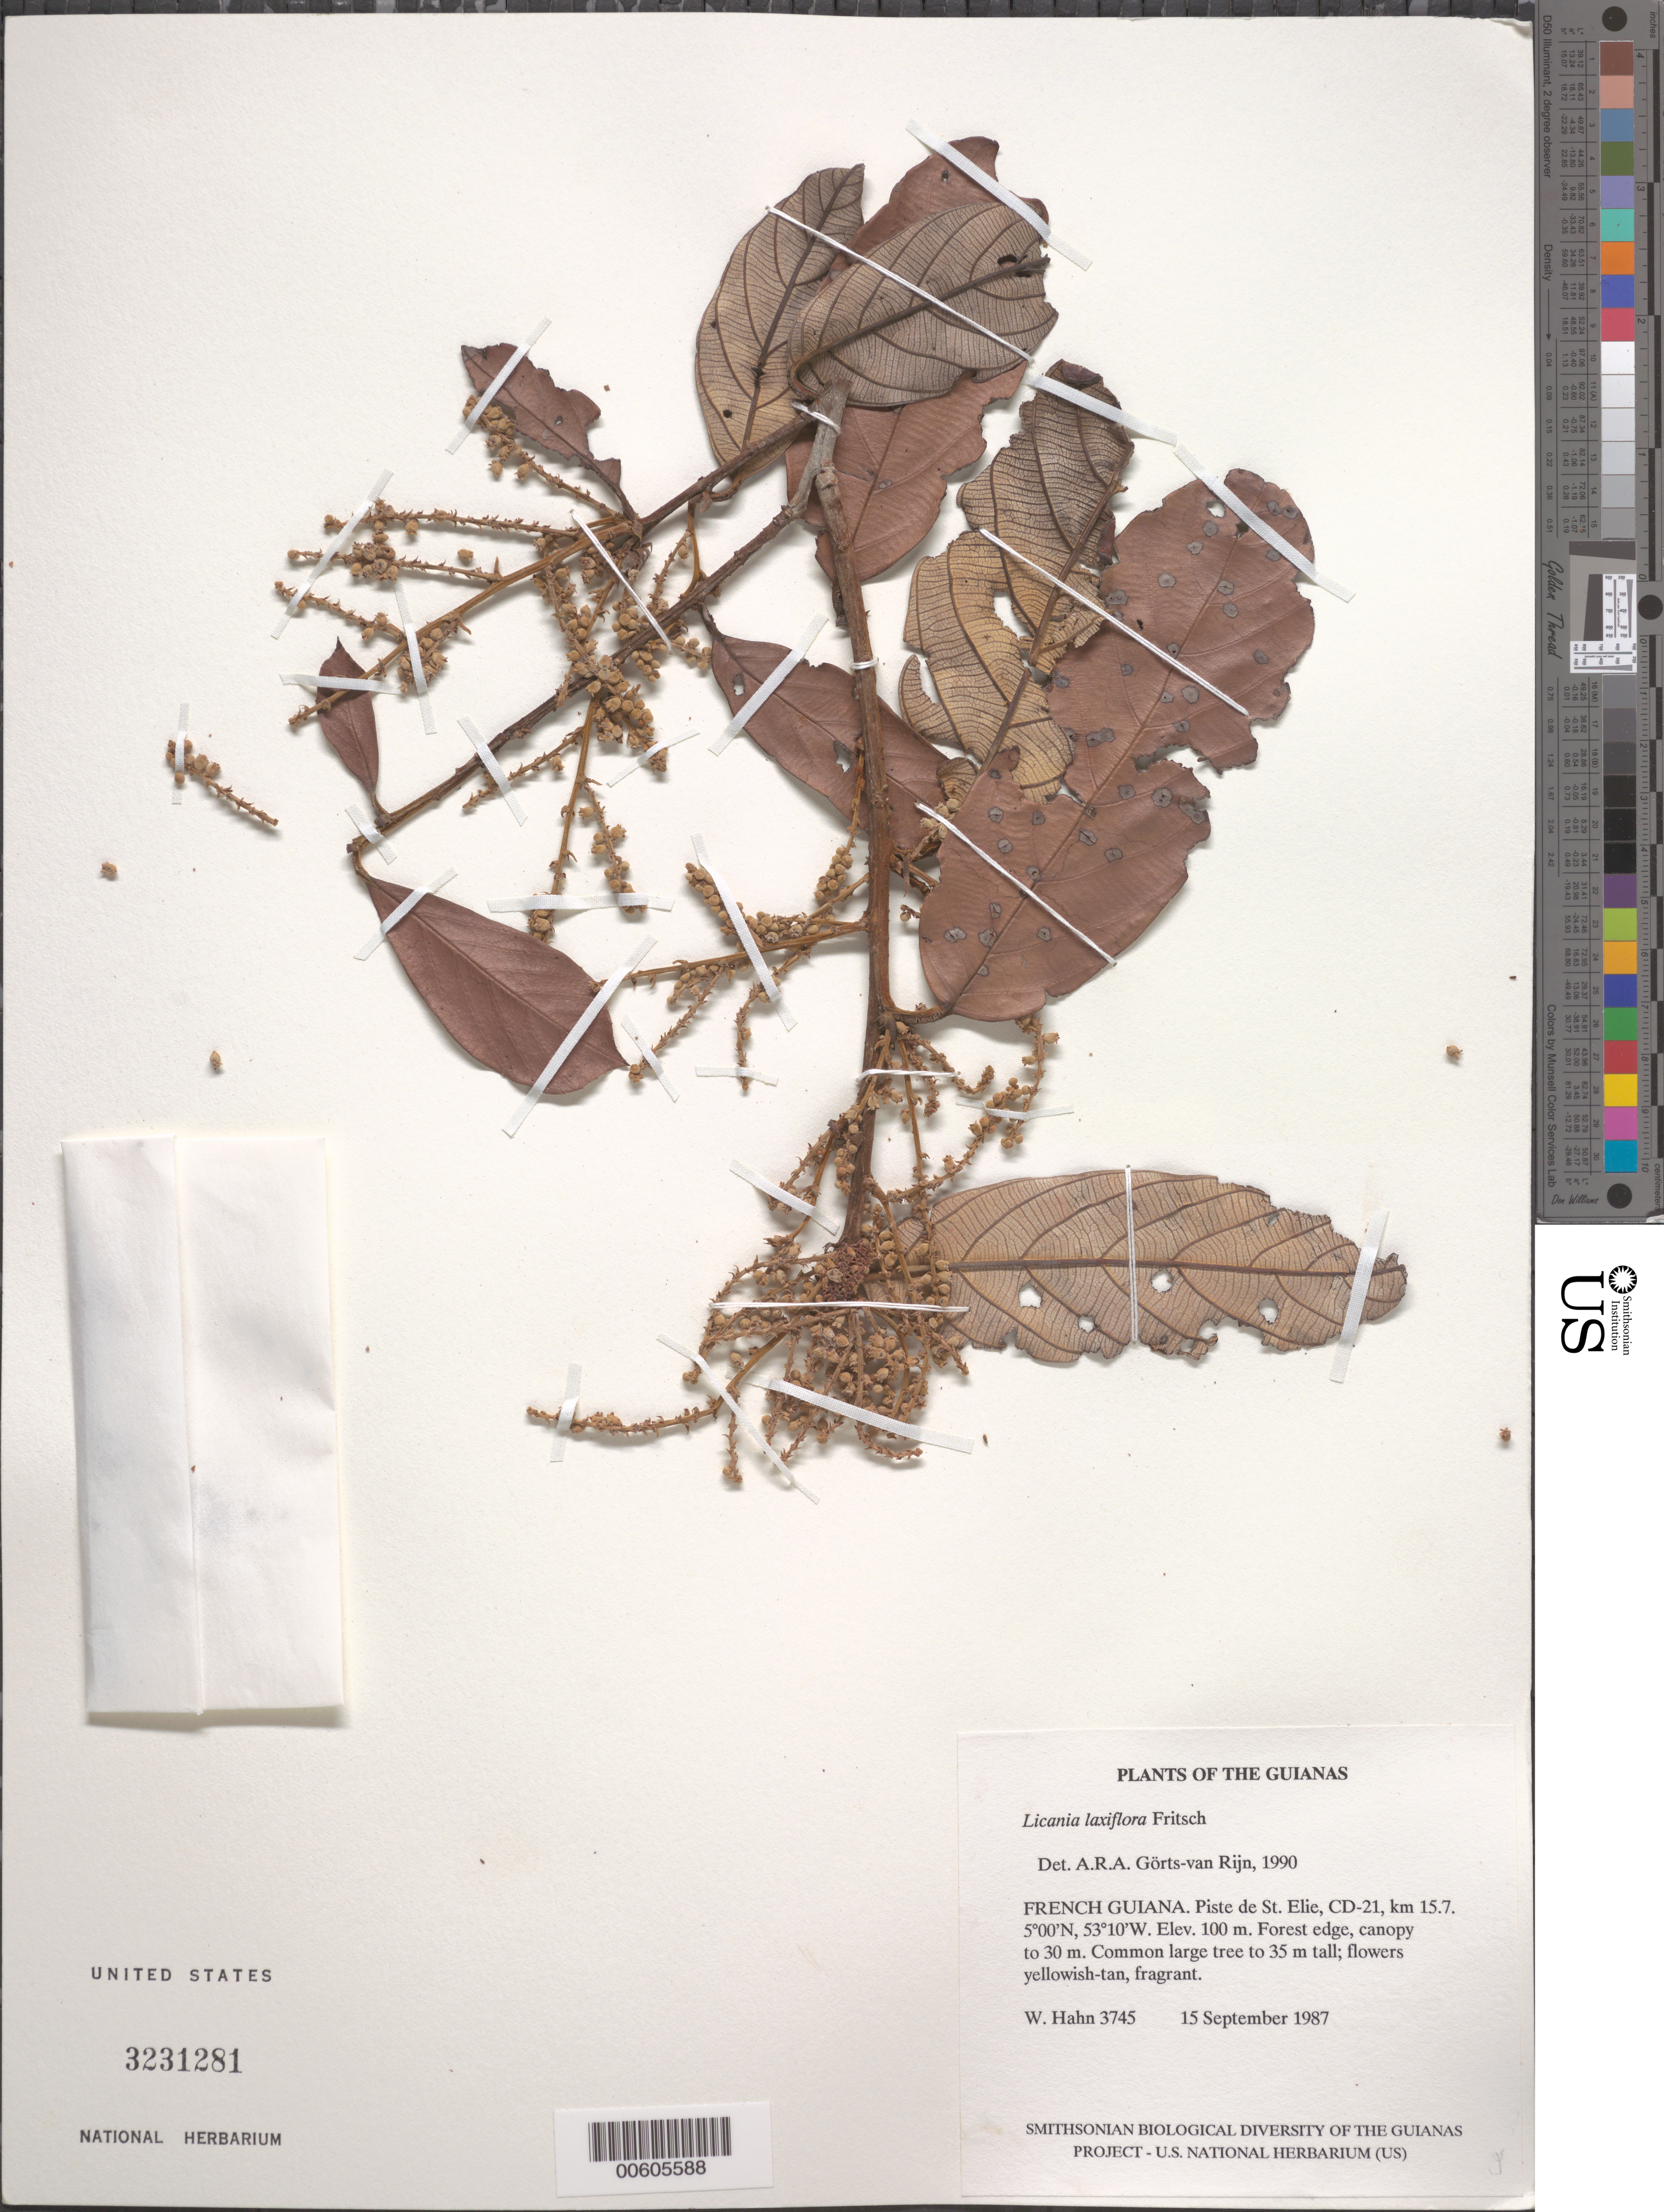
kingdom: Plantae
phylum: Tracheophyta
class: Magnoliopsida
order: Malpighiales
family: Chrysobalanaceae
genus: Licania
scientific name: Licania laxiflora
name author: Fritsch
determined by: Görts-van Rijn, A. R. A.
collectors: W. Hahn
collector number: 3745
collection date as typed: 15 September 1987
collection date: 1987-09-15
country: French Guiana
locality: Piste de St. Elie, CD-21, km 15.7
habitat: Forest edge, canopy to 30 m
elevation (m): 100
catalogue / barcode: US 3231281